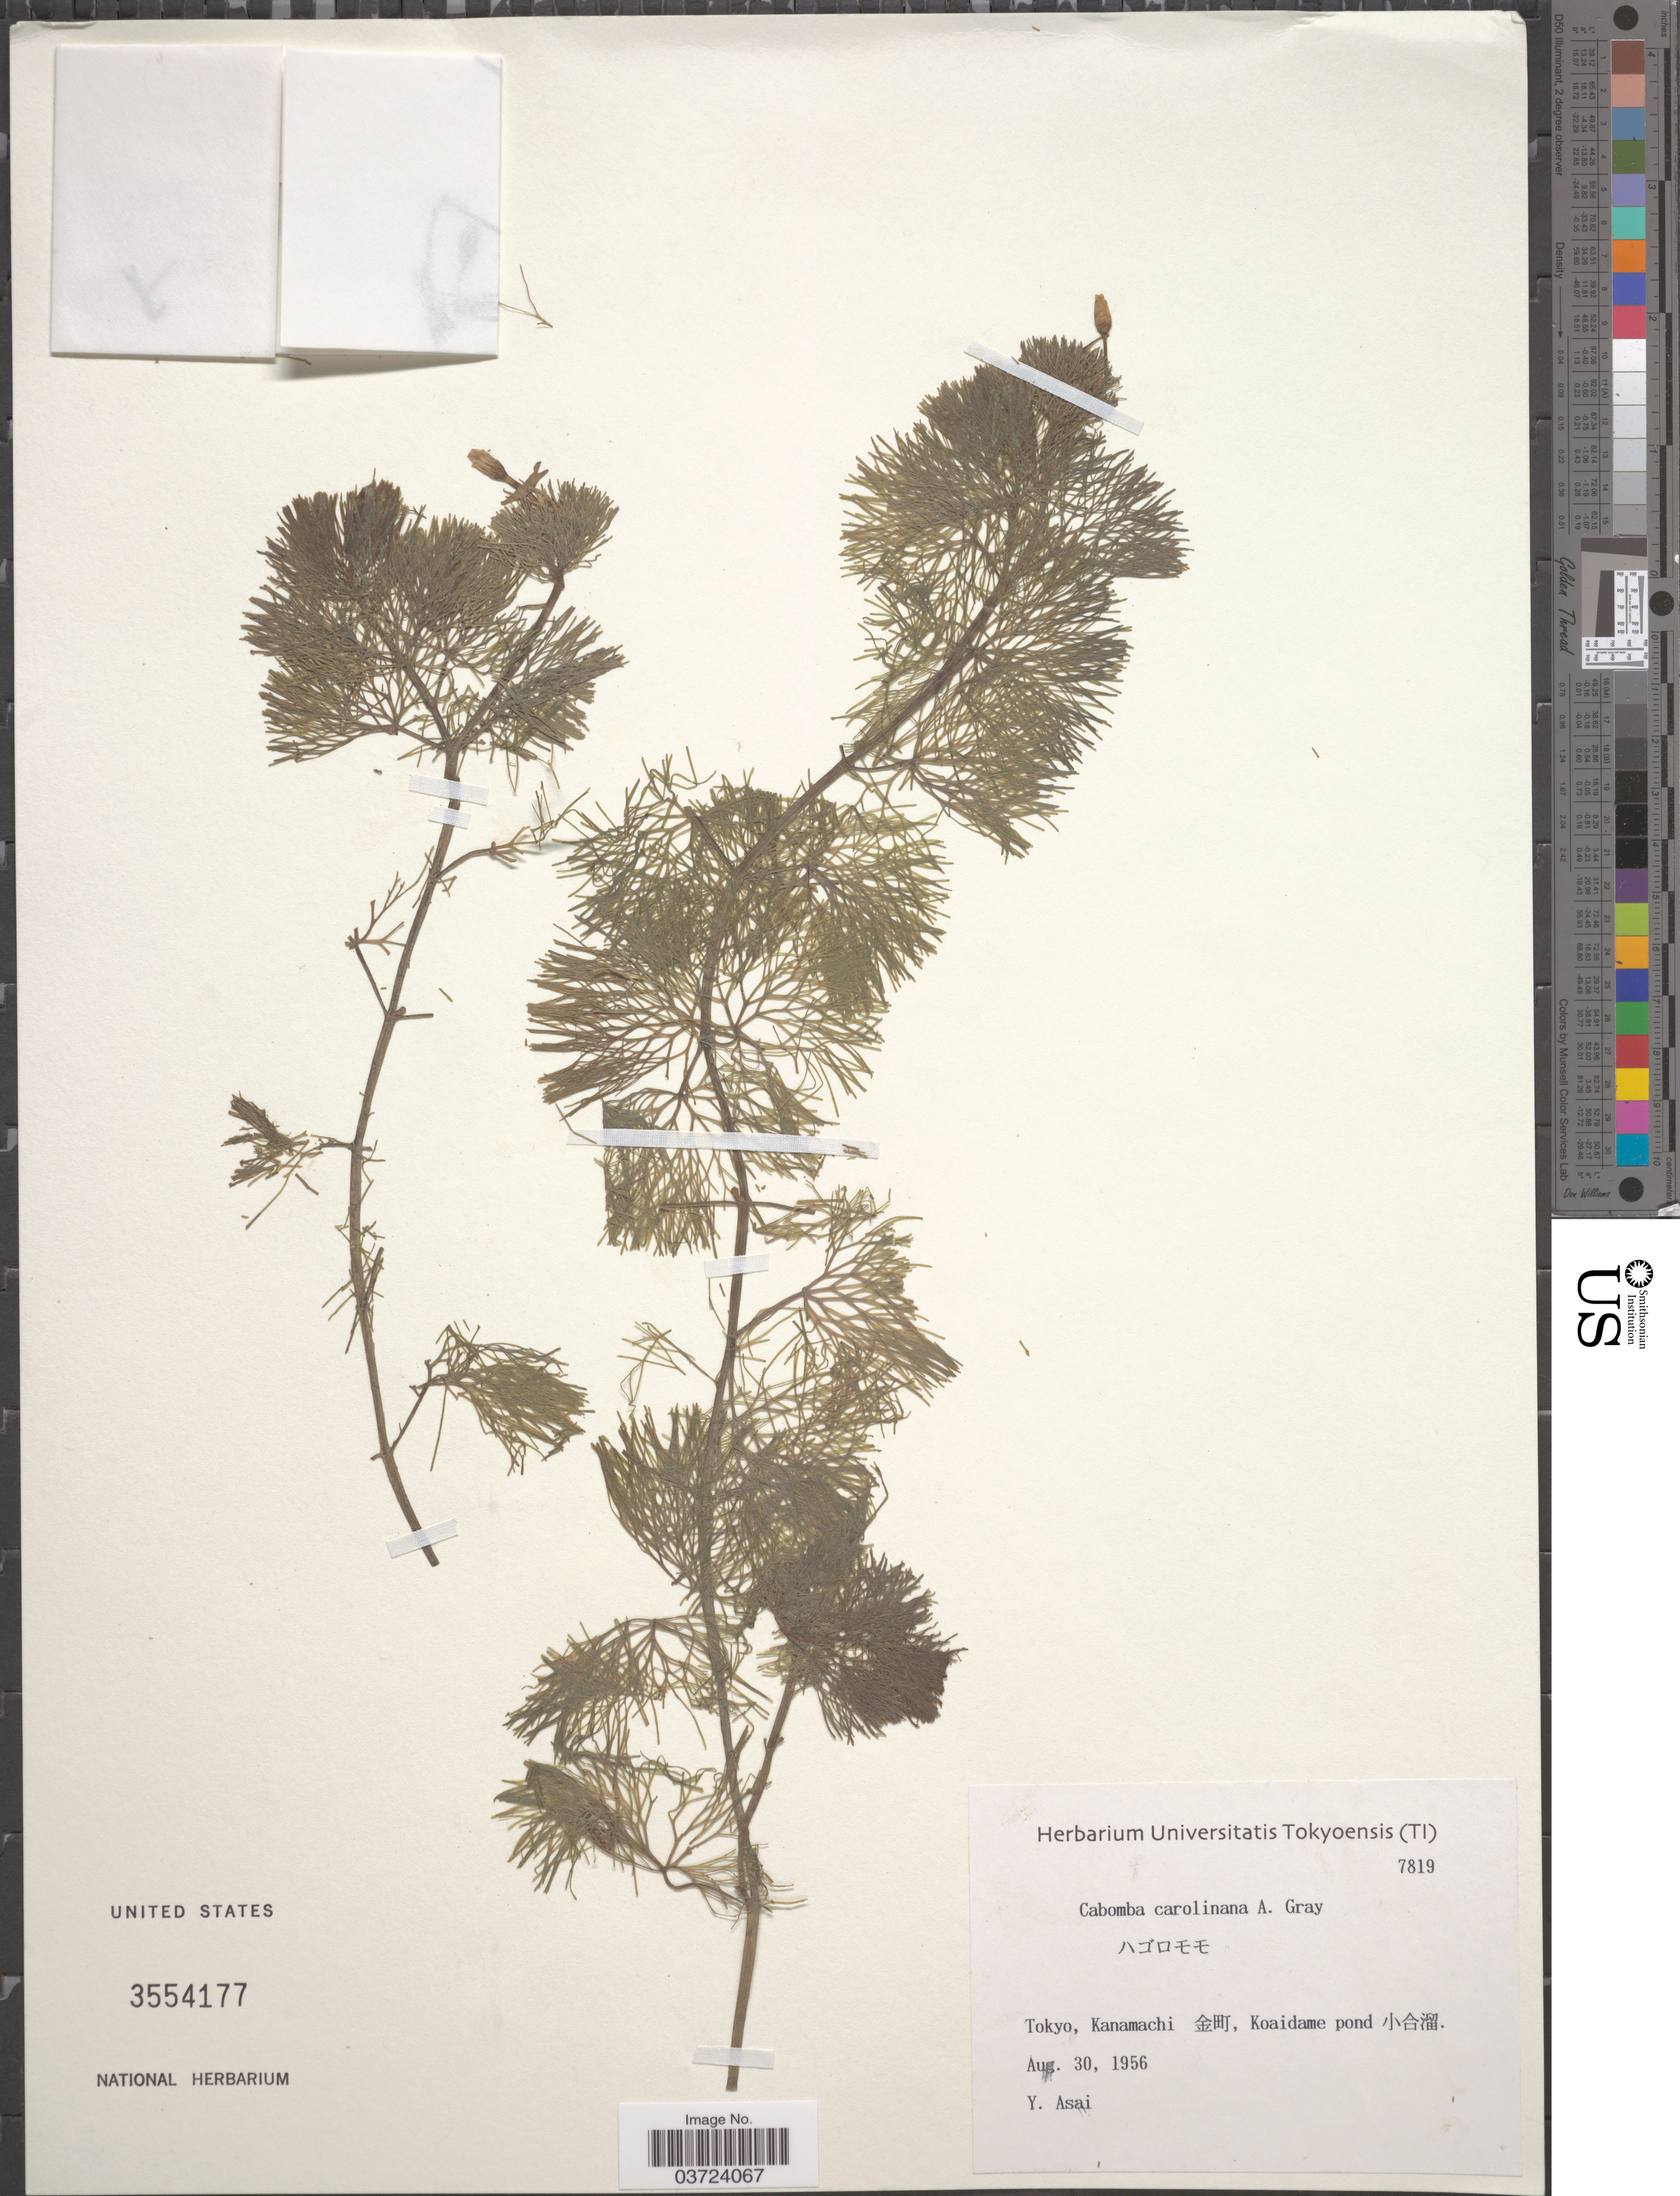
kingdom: Plantae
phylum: Tracheophyta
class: Magnoliopsida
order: Nymphaeales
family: Cabombaceae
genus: Cabomba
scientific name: Cabomba caroliniana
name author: A. Gray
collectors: Y. Asai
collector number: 7819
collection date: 1956-08-30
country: Japan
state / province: Tokyo, Federal City of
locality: Tokyo, Kanamachi X, Koaidame pond X.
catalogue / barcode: US 3554177